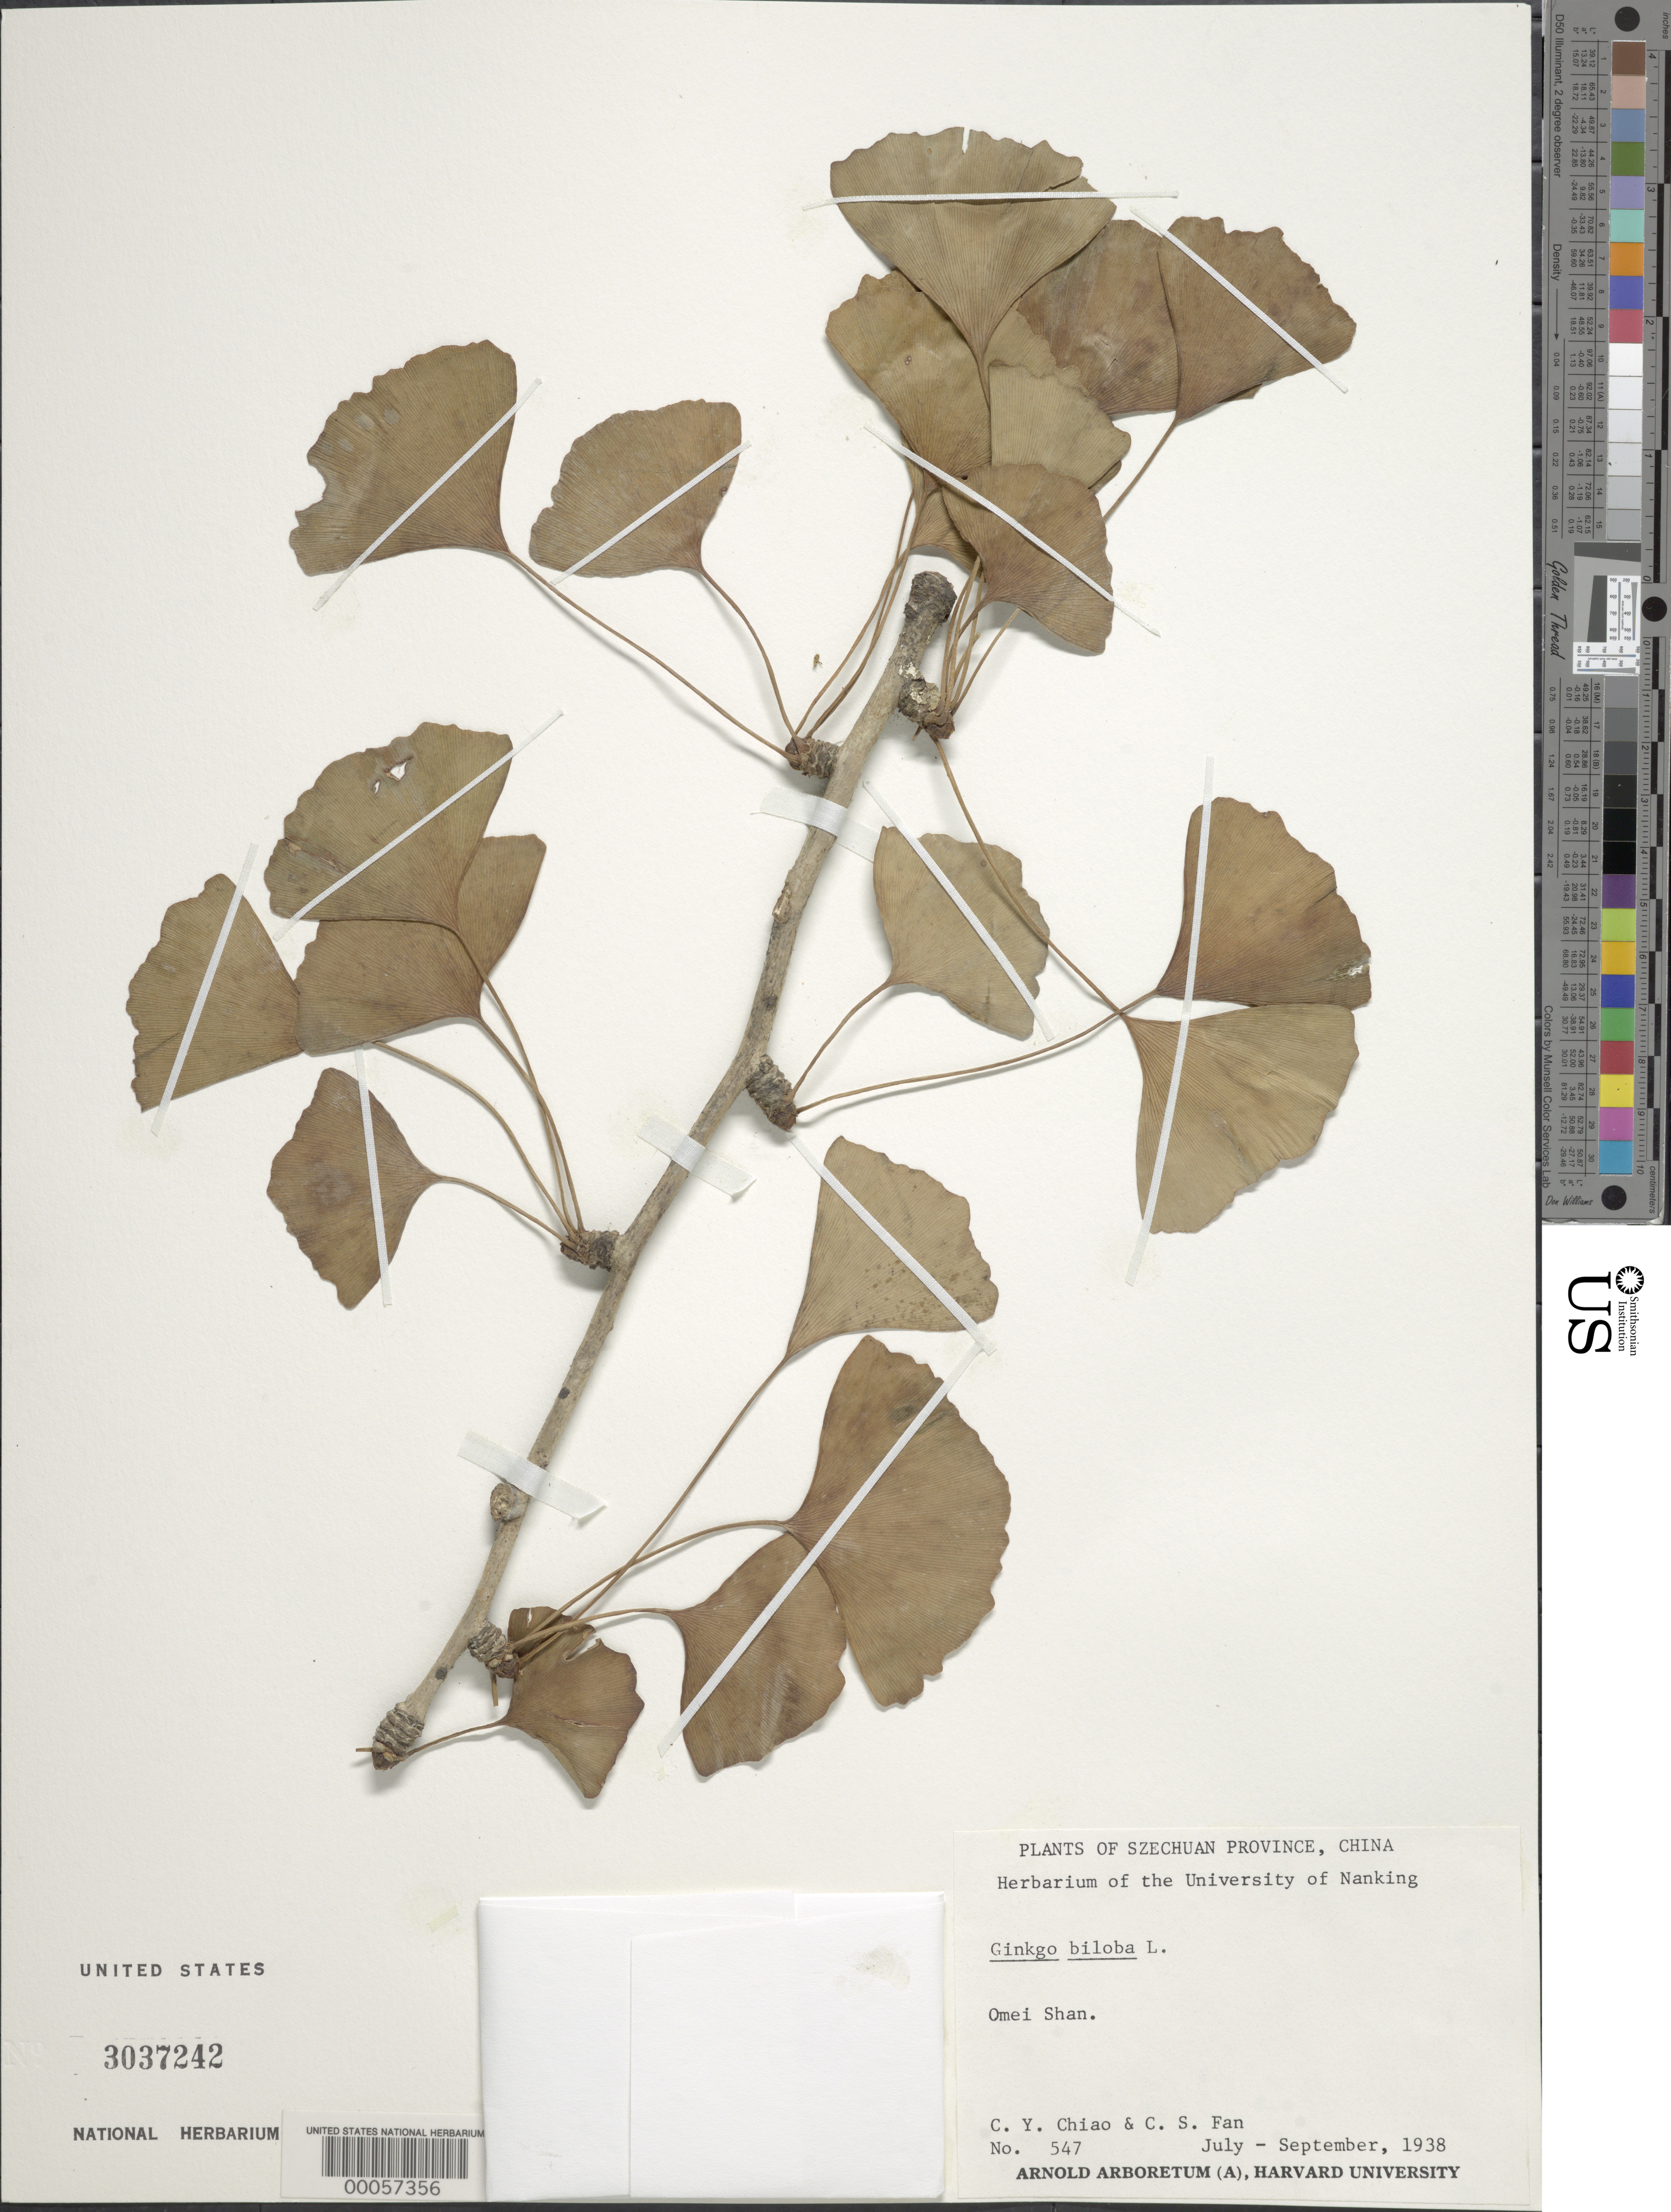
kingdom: Plantae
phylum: Tracheophyta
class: Ginkgoopsida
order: Ginkgoales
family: Ginkgoaceae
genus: Ginkgo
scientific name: Ginkgo biloba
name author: L.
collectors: C. Y. Chiao & C. S. Fan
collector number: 547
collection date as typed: Jul 1938 to -- Sep 1938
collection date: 1938-07/1938-09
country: China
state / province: Sichuan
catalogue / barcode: US 3037242